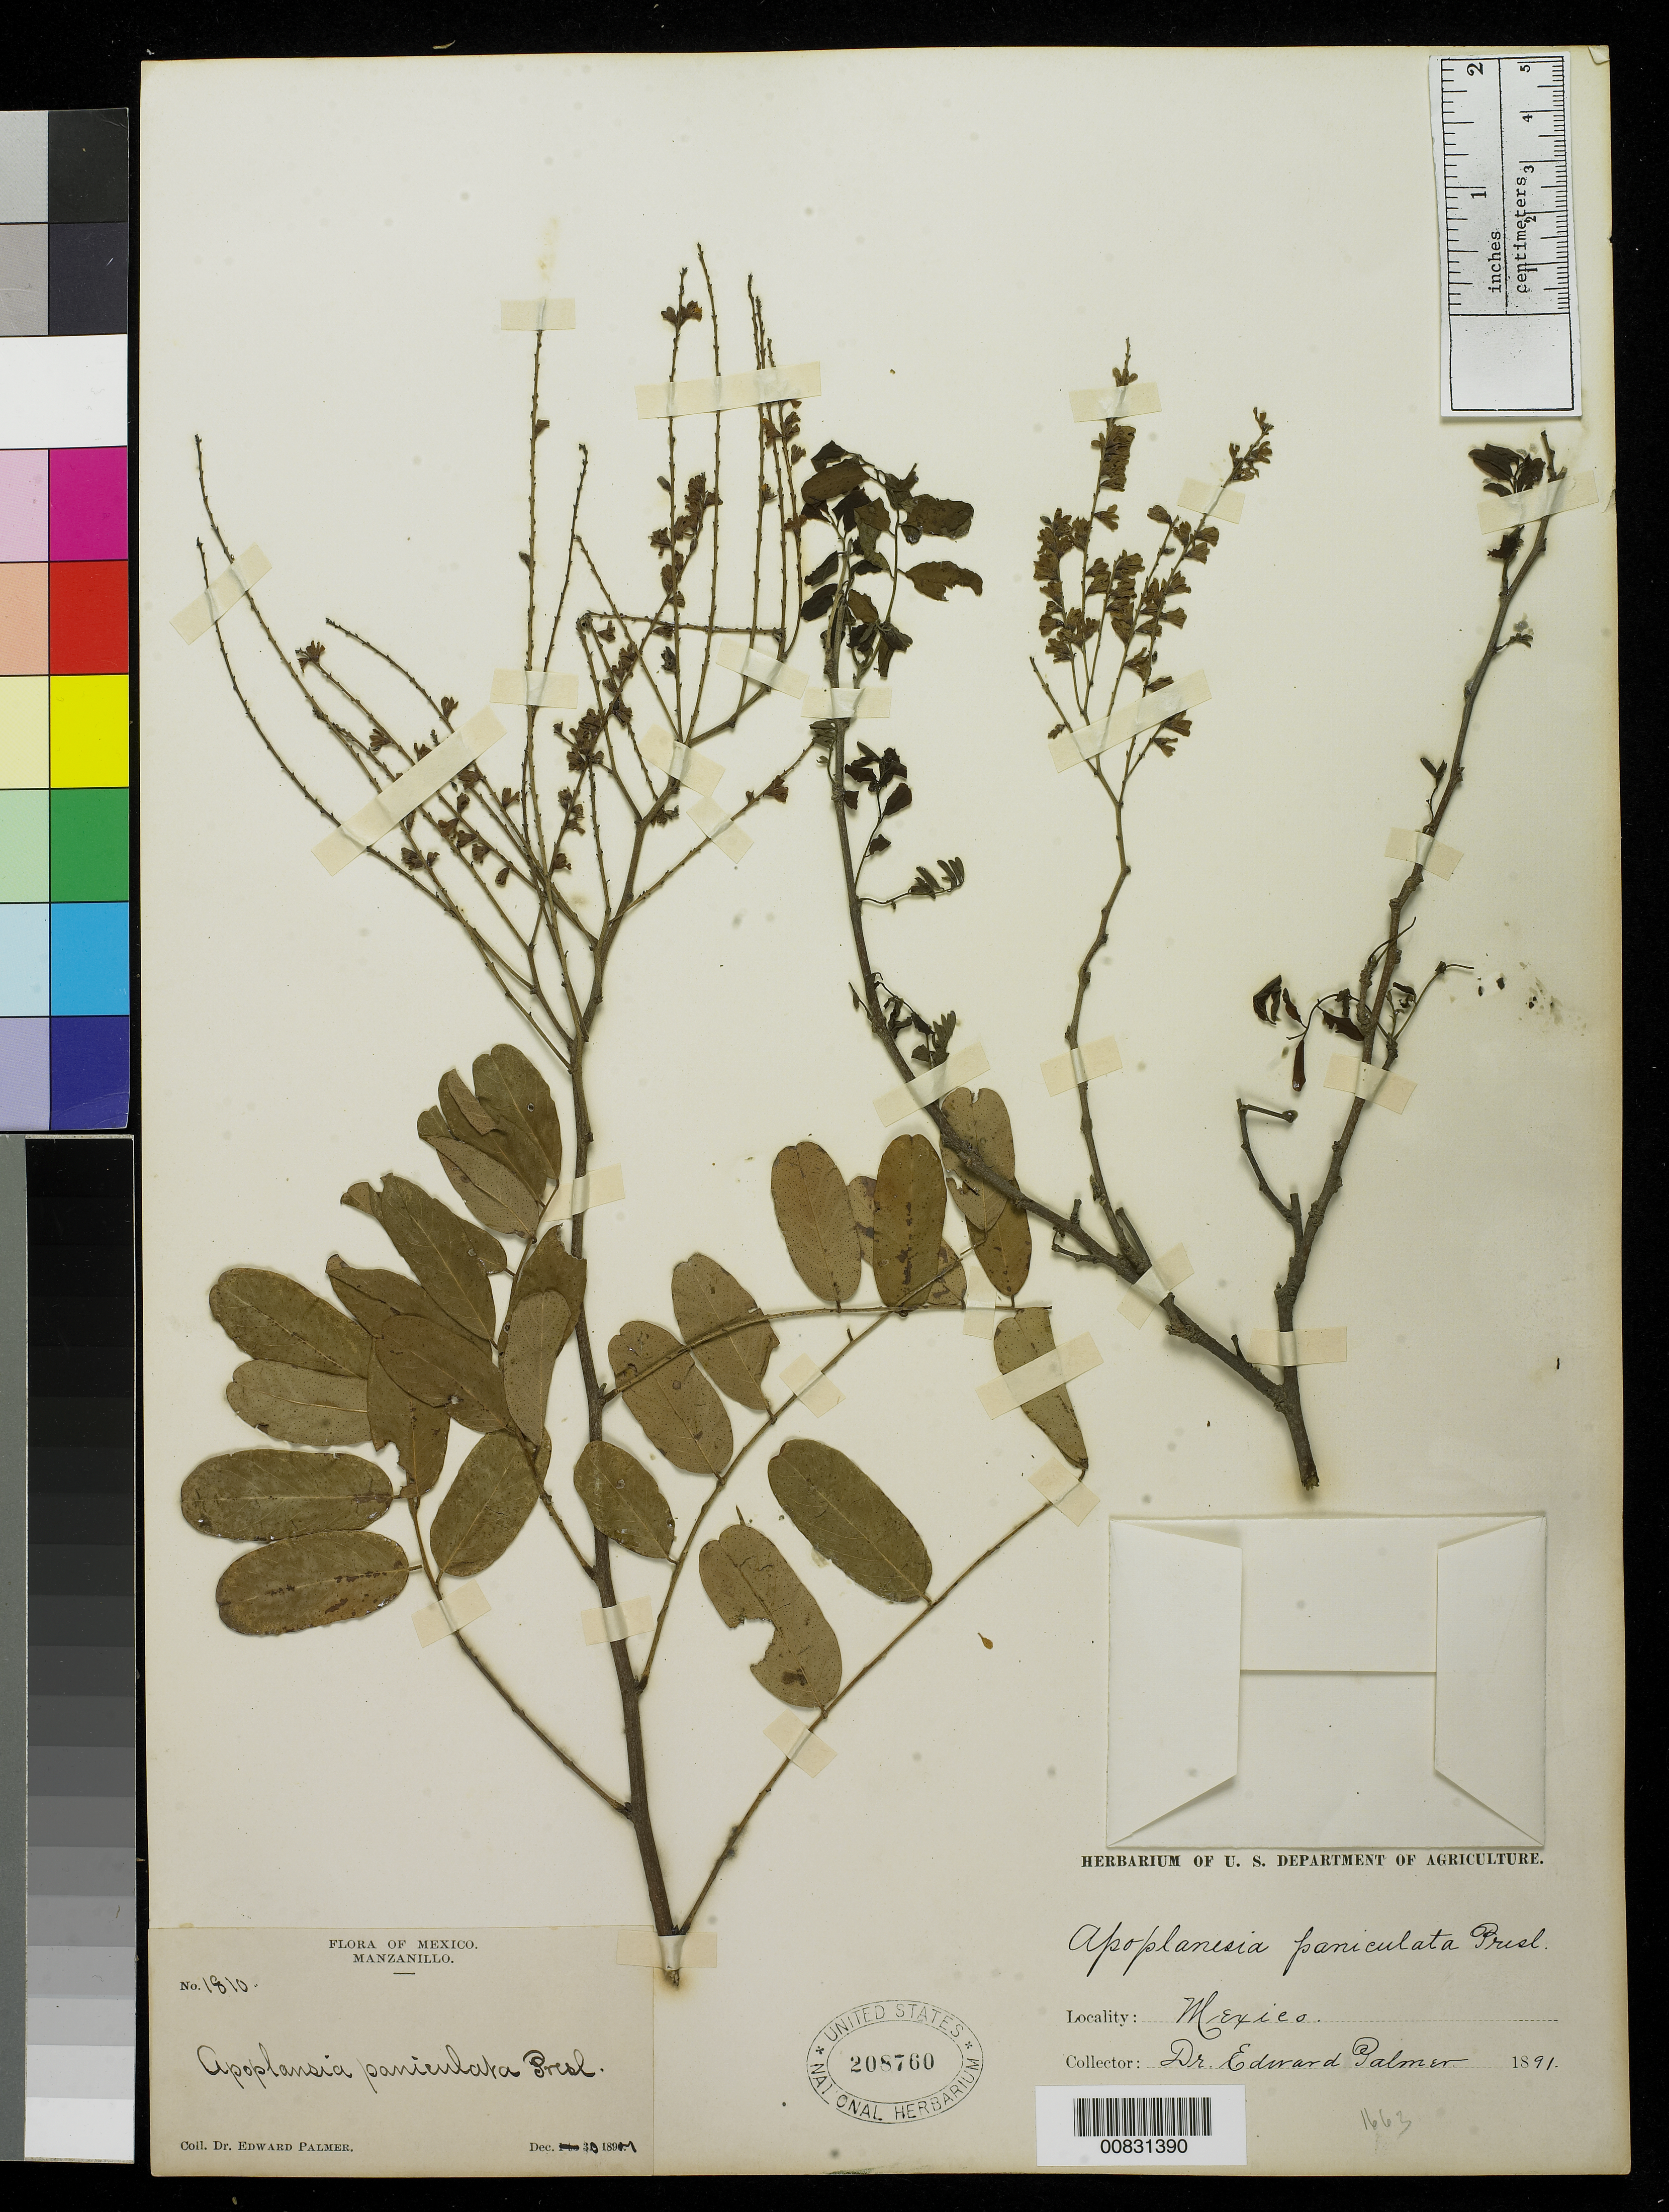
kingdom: Plantae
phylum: Tracheophyta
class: Magnoliopsida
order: Fabales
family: Fabaceae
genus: Apoplanesia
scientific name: Apoplanesia paniculata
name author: C. Presl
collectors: E. Palmer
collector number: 1810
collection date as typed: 30 Dec 1891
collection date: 1891-12-30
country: Mexico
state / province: Colima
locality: Manzanillo, Colima.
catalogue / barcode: US 208760